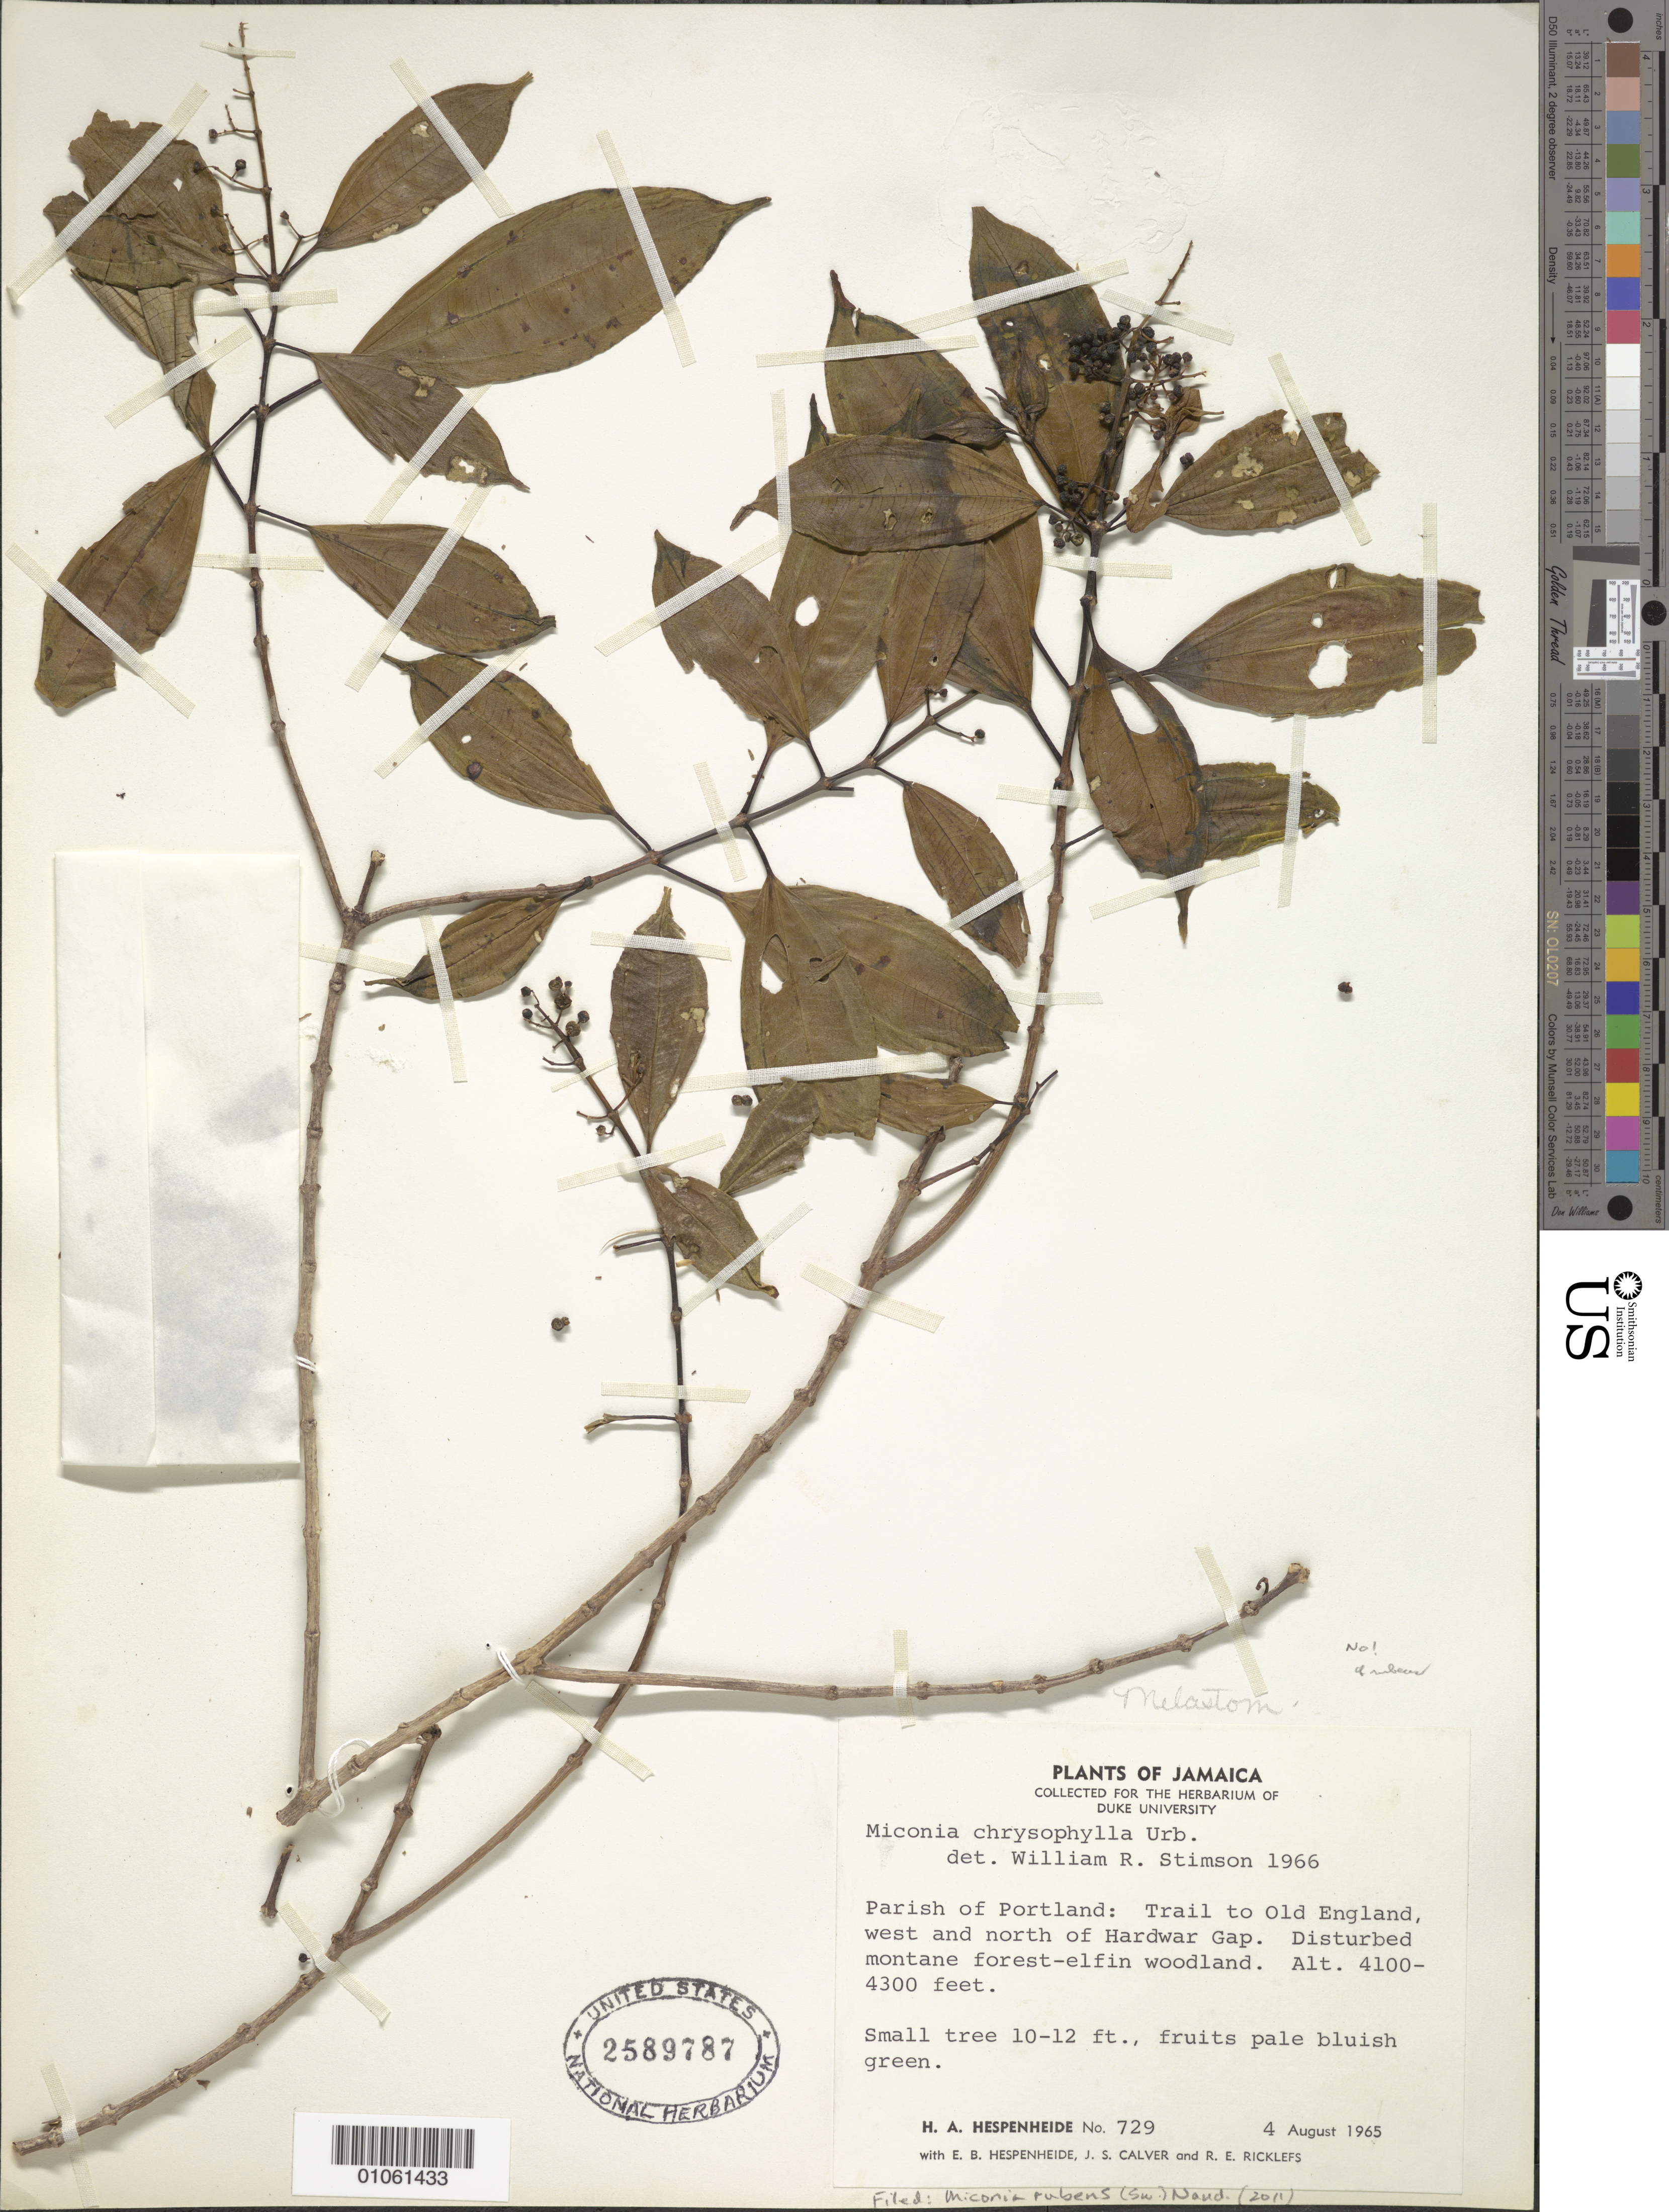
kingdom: Plantae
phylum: Tracheophyta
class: Magnoliopsida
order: Myrtales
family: Melastomataceae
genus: Miconia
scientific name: Miconia rubens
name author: (Sw.) Naudin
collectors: H. A. Hespenheide, E. Hespenheide, J. Calver & R. Ricklefs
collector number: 729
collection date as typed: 04 Aug 1965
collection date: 1965-08-04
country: Jamaica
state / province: Portland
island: Jamaica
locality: Trail to Old England, W and N of Hardwar Gap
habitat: Disturbed montane forest-elfin woodland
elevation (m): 1250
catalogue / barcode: US 2589787